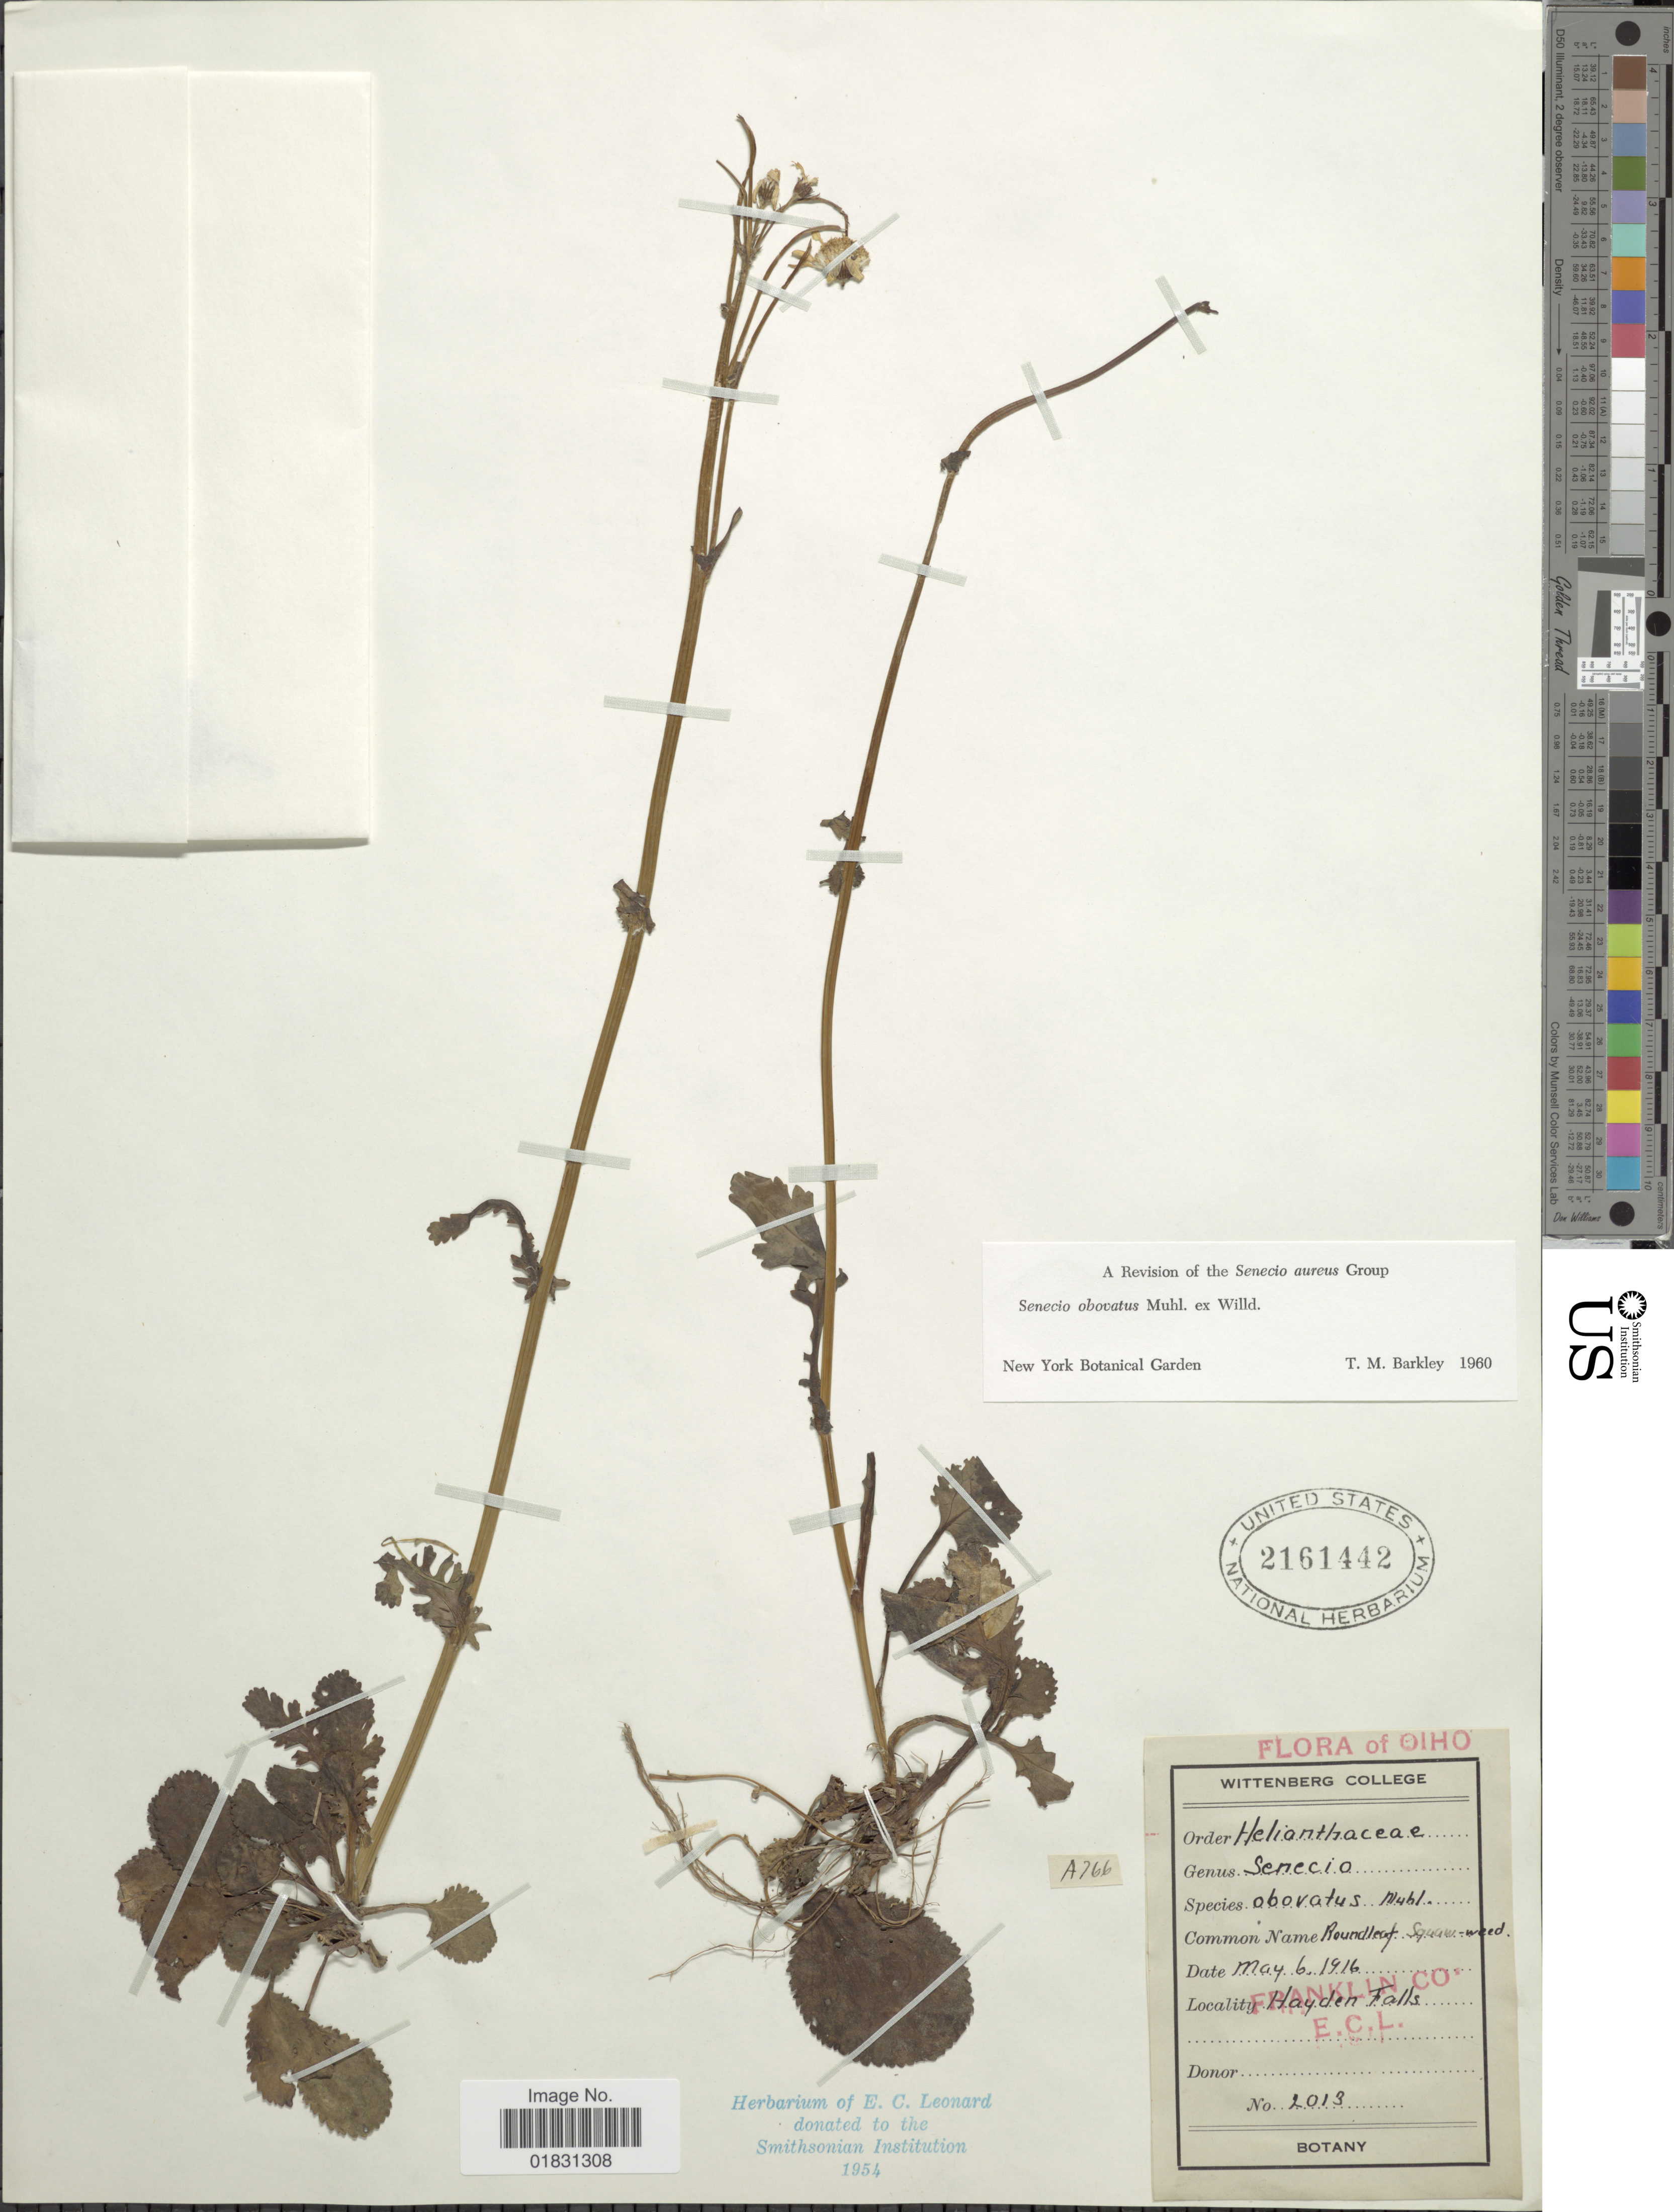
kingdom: Plantae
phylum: Tracheophyta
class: Magnoliopsida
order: Asterales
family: Asteraceae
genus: Packera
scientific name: Packera obovata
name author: (Muhl. ex Willd.) W.A. Weber & Á. Löve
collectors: E. C. Leonard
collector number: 2013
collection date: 1916-05-06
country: United States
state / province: Ohio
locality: Hayden Falls, Franklin Co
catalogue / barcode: US 2161442